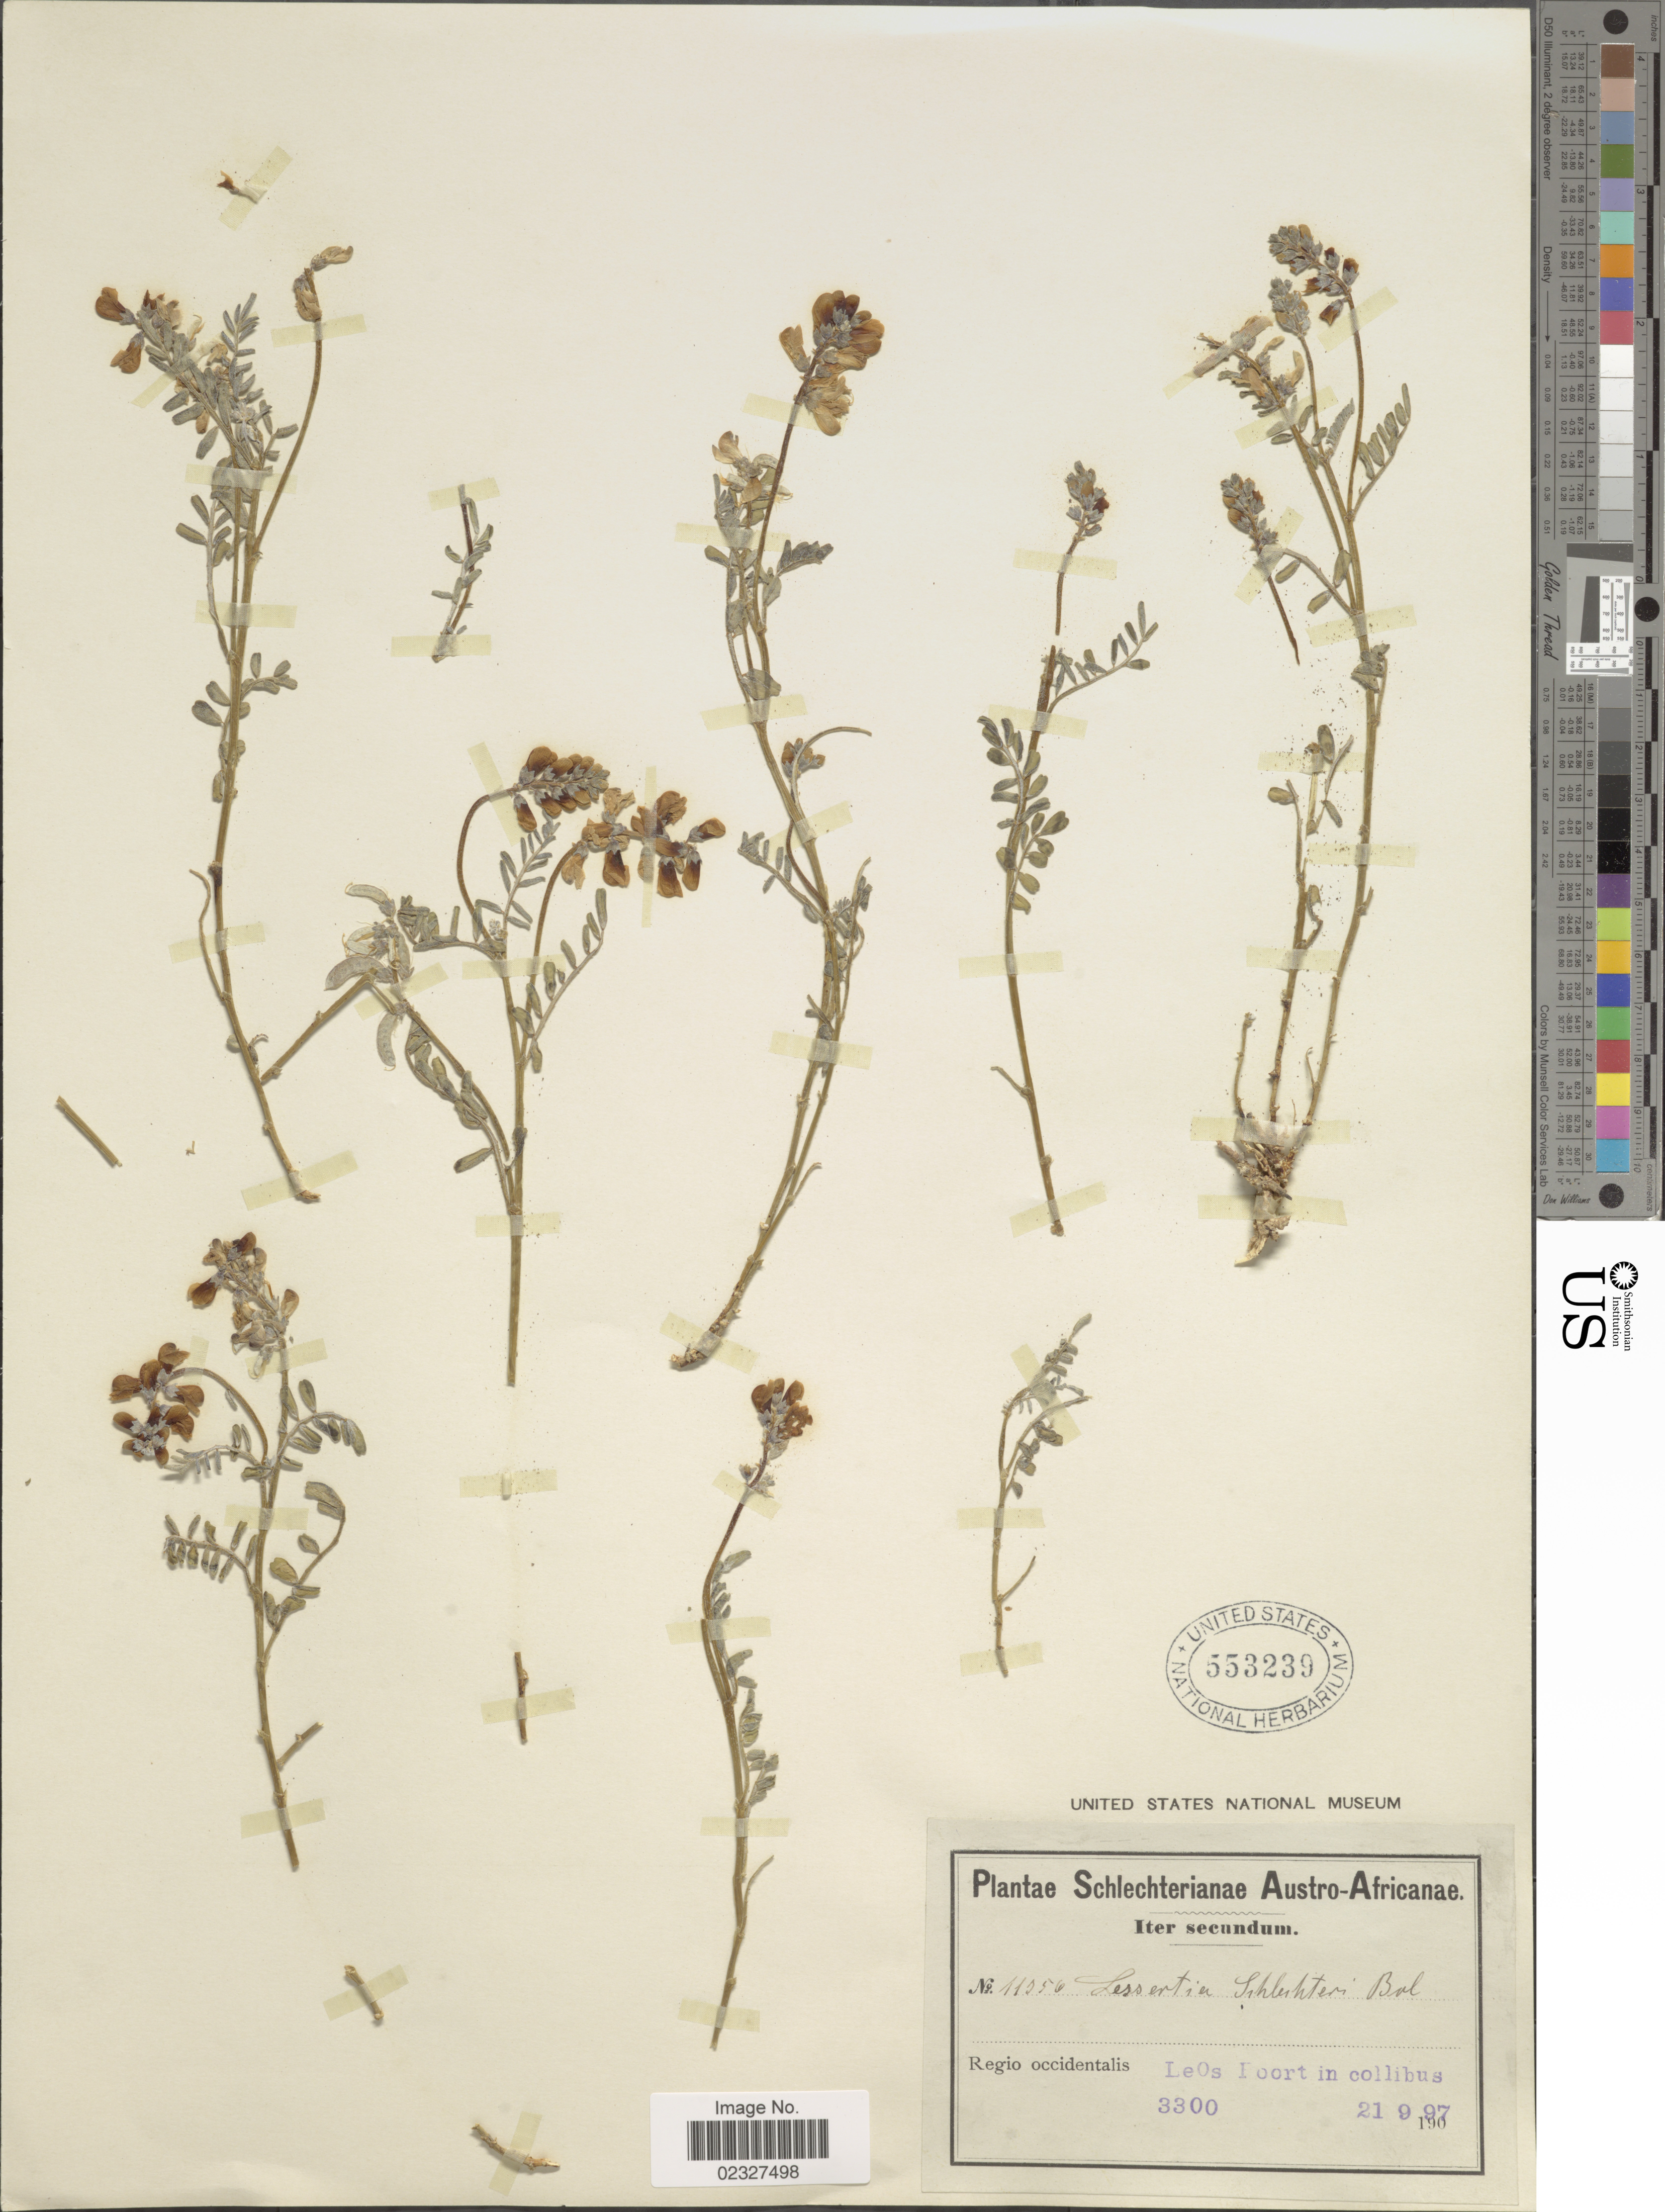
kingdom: Plantae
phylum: Tracheophyta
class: Magnoliopsida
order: Fabales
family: Fabaceae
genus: Lessertia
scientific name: Lessertia pauciflora var. schlechteri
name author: (Bolus) Harv.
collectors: Schlechter, --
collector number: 11056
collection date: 1997-09-21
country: Mozambique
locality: Austro-Afrticanae, regio occidentalis, Leos Poort in collibus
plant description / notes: Annotated as Lessertia schlechteri Bolus, but filed in herbarium as Sesbania schlechteri; no such published name found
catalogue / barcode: US 553239